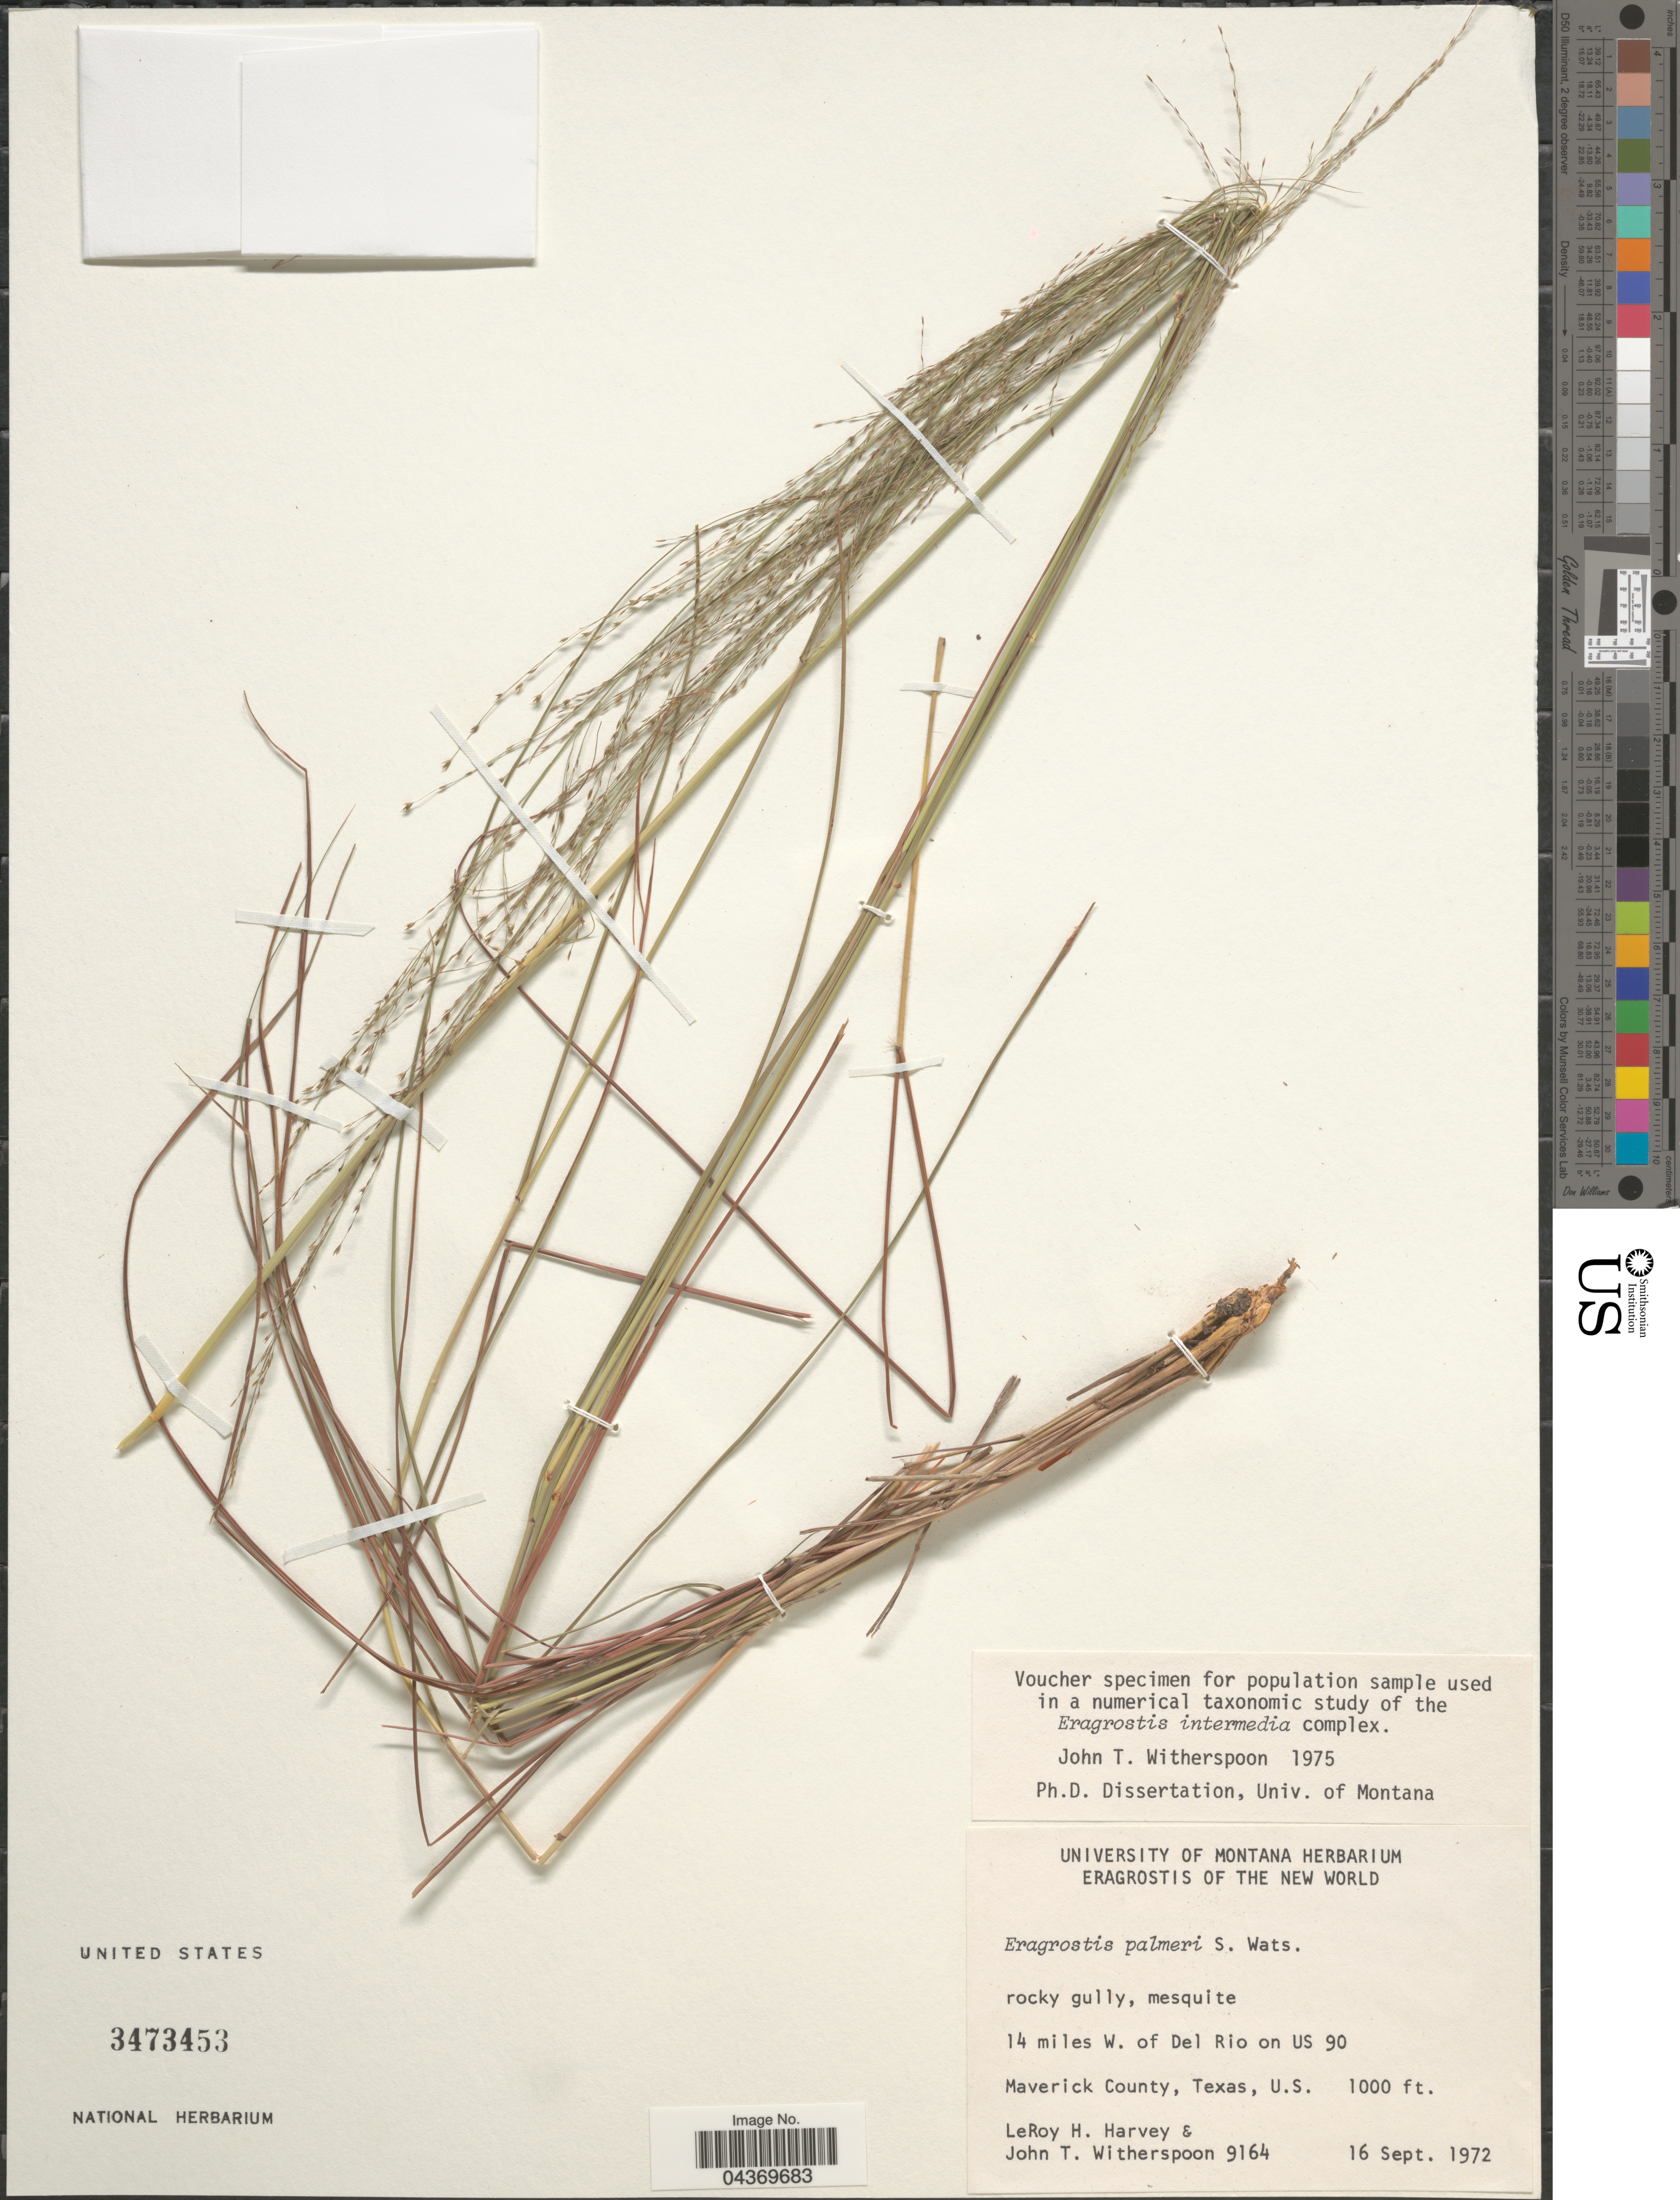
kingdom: Plantae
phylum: Tracheophyta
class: Liliopsida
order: Poales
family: Poaceae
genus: Eragrostis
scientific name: Eragrostis palmeri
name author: S. Watson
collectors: L. H. Harvey & J. Witherspoon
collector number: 9164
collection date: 1972-09-16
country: United States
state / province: Texas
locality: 14 miles W. of Del Rio on US 90. Maverick County.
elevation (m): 305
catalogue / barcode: US 3473453